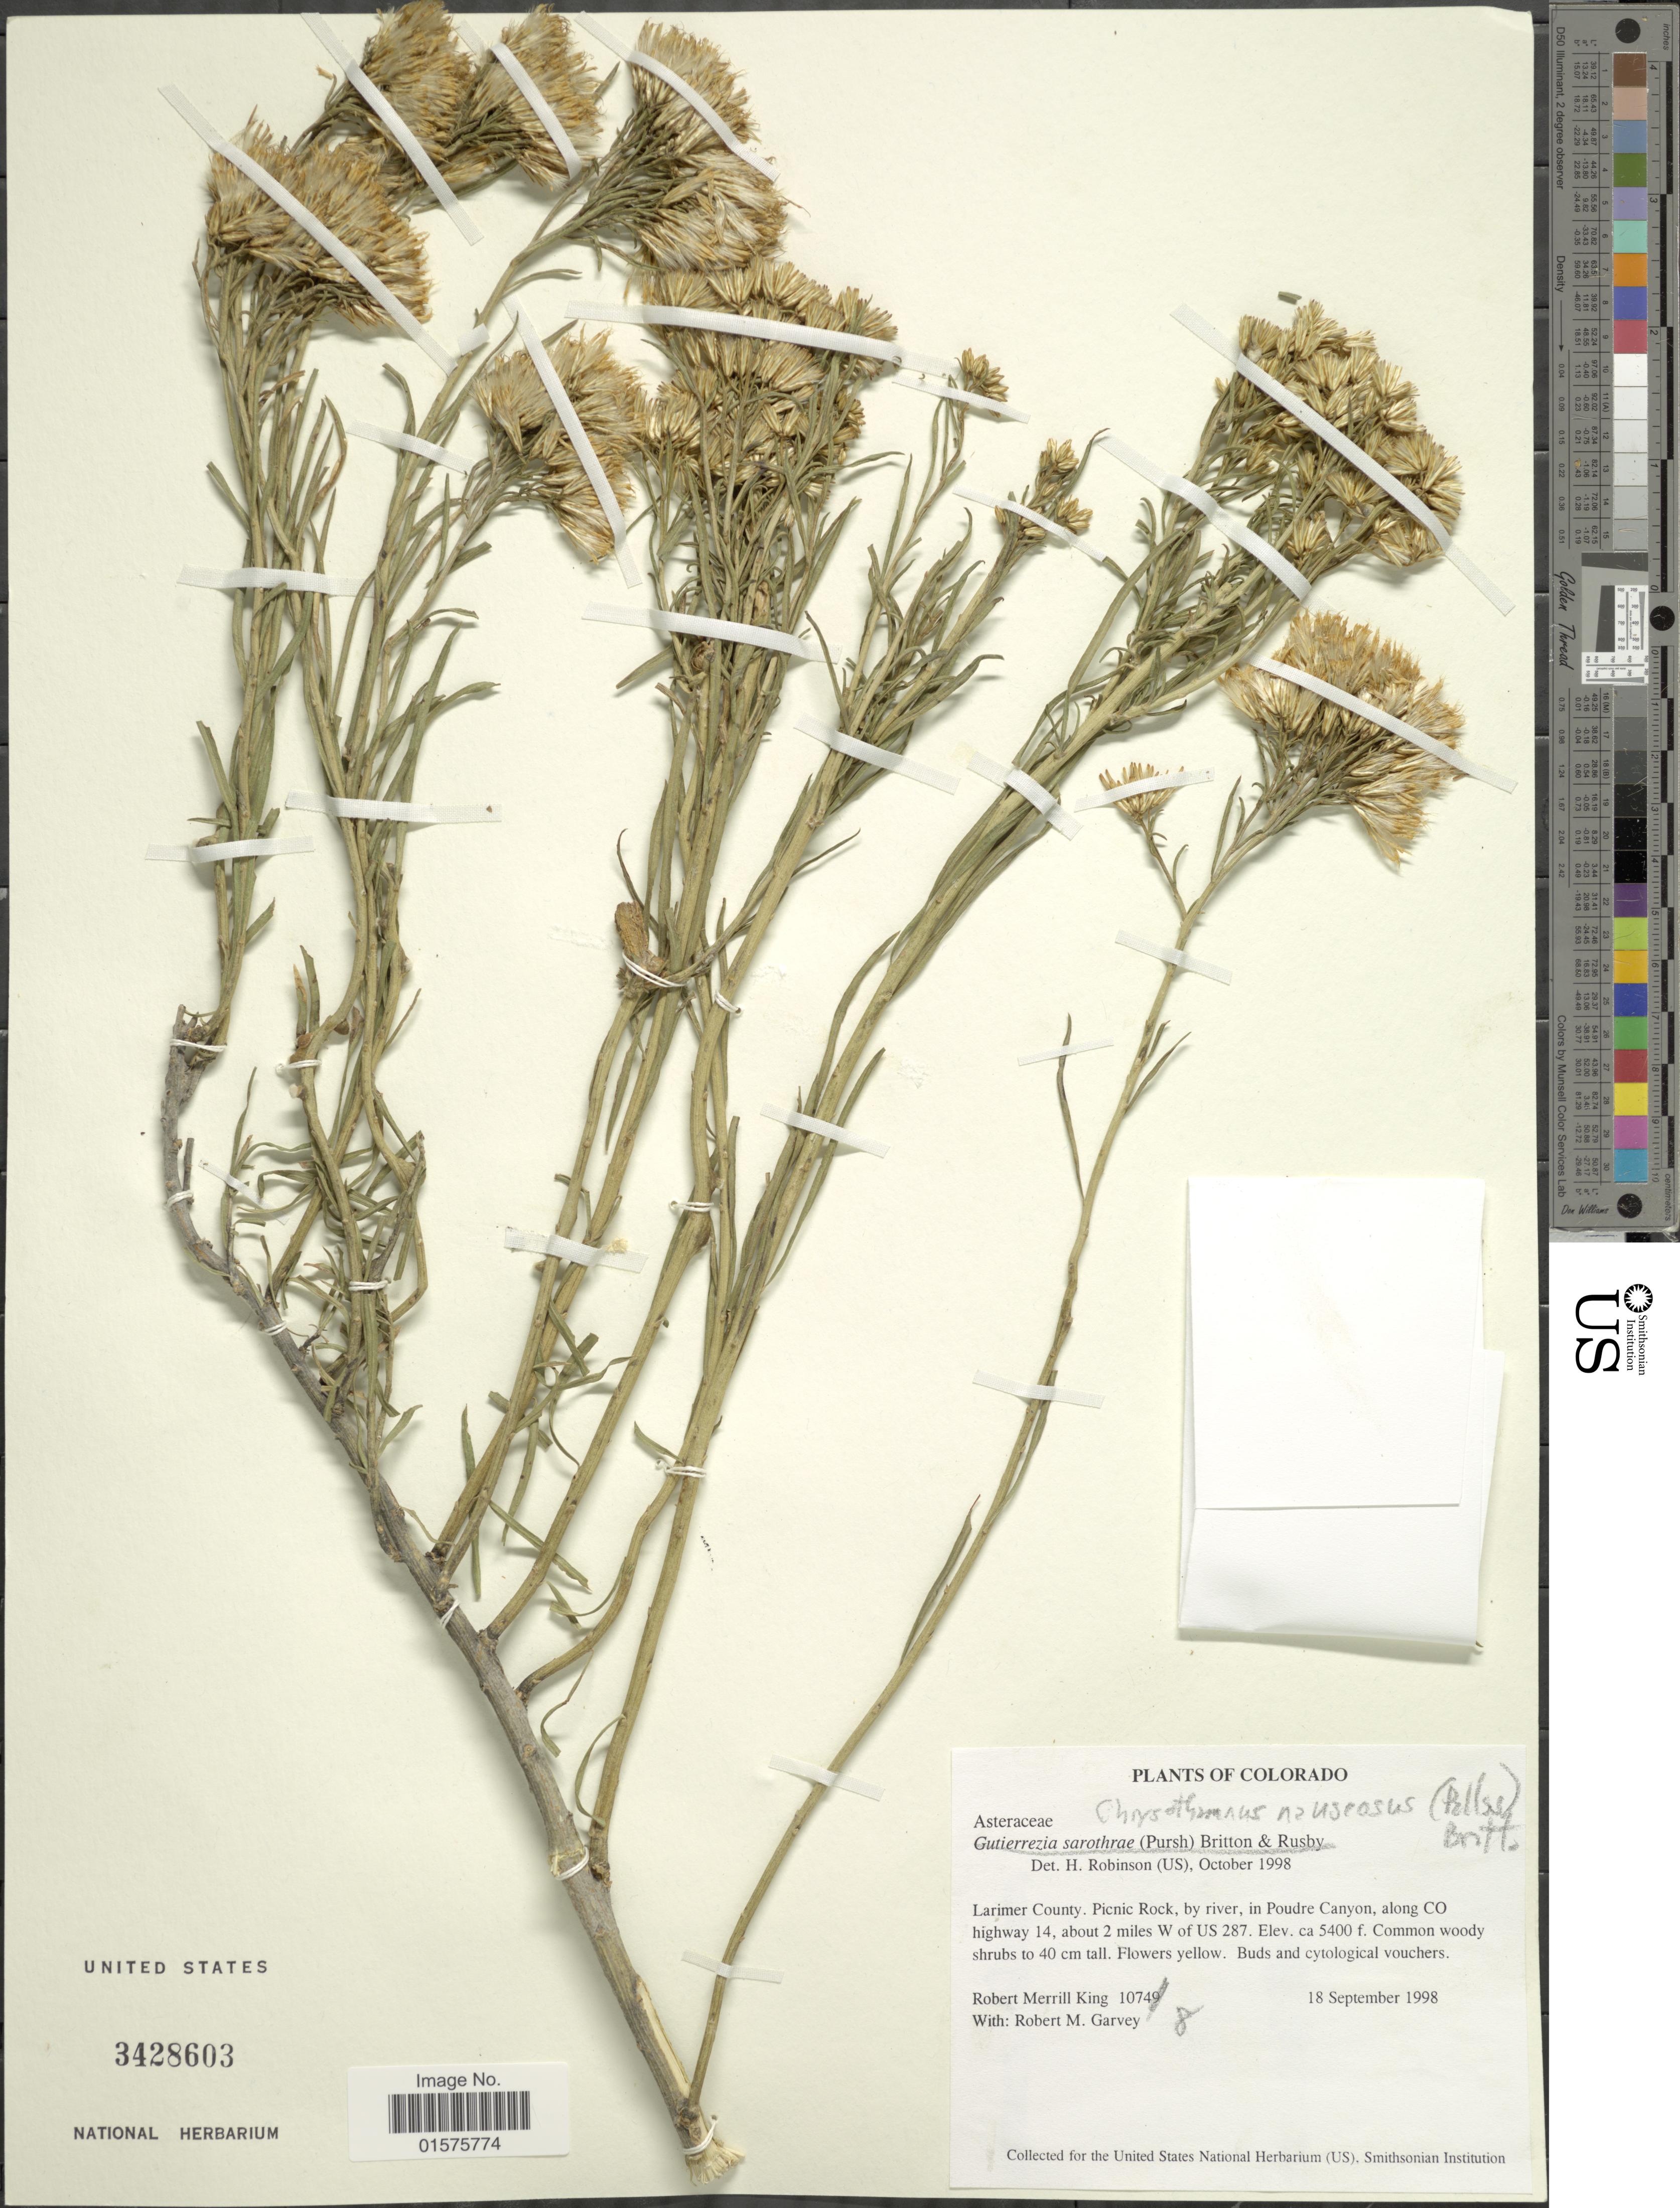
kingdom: Plantae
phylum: Tracheophyta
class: Magnoliopsida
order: Asterales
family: Asteraceae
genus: Ericameria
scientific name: Ericameria nauseosa var. nauseosa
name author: (Pall. ex Pursh) G.L. Nesom & G.I. Baird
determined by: Urbatsch, Lowell E., Curator (LSU), Louisiana State University (UNITED STATES)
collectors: R. M. King & R. Garvey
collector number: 10748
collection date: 1998-09-18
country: United States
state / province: Colorado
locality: Larimer County. Picnic Rock, by river, in Poudre Canyon, along CO highway 14, about 2 miles W of US 287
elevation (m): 1646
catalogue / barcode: US 3428603